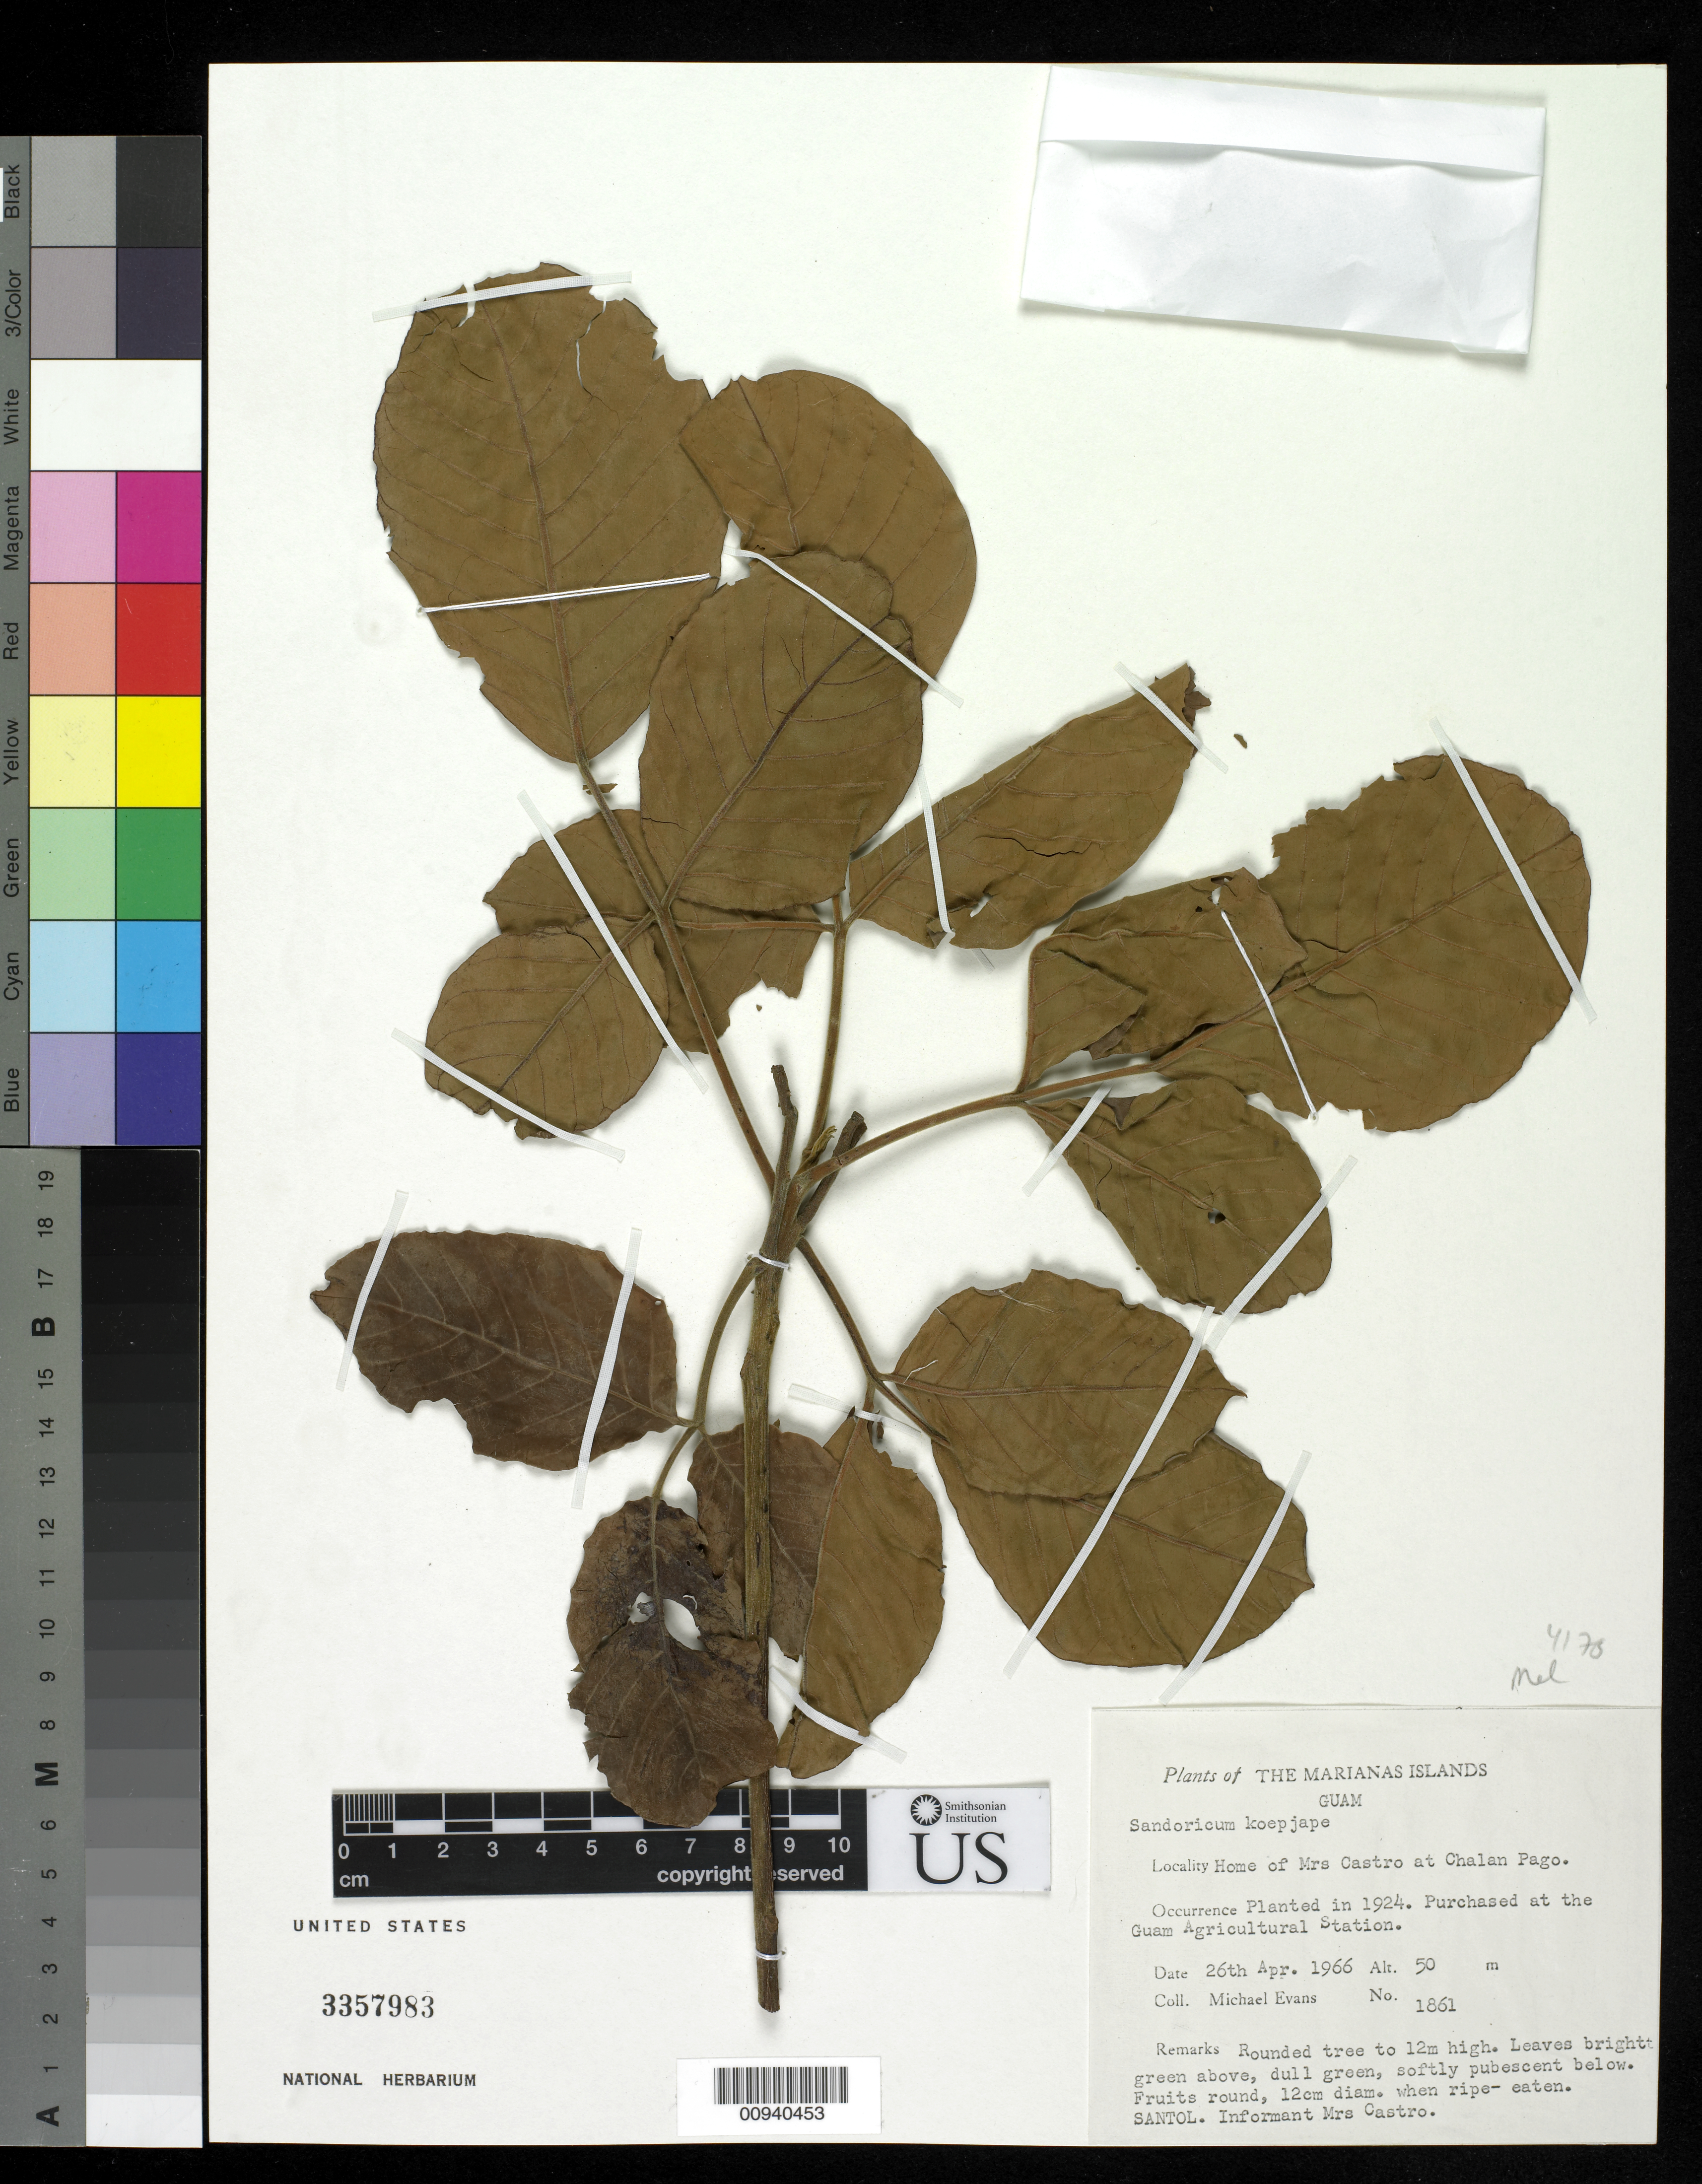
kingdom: Plantae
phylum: Tracheophyta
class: Magnoliopsida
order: Sapindales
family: Meliaceae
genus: Sandoricum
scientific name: Sandoricum koetjape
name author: (Burm. f.) Merr.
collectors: M. Evans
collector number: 1861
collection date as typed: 26 Apr 1966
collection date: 1966-04-26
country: Guam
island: Guam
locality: Home of Mrs Castro at Chalan Pago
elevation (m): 50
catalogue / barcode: US 3357983